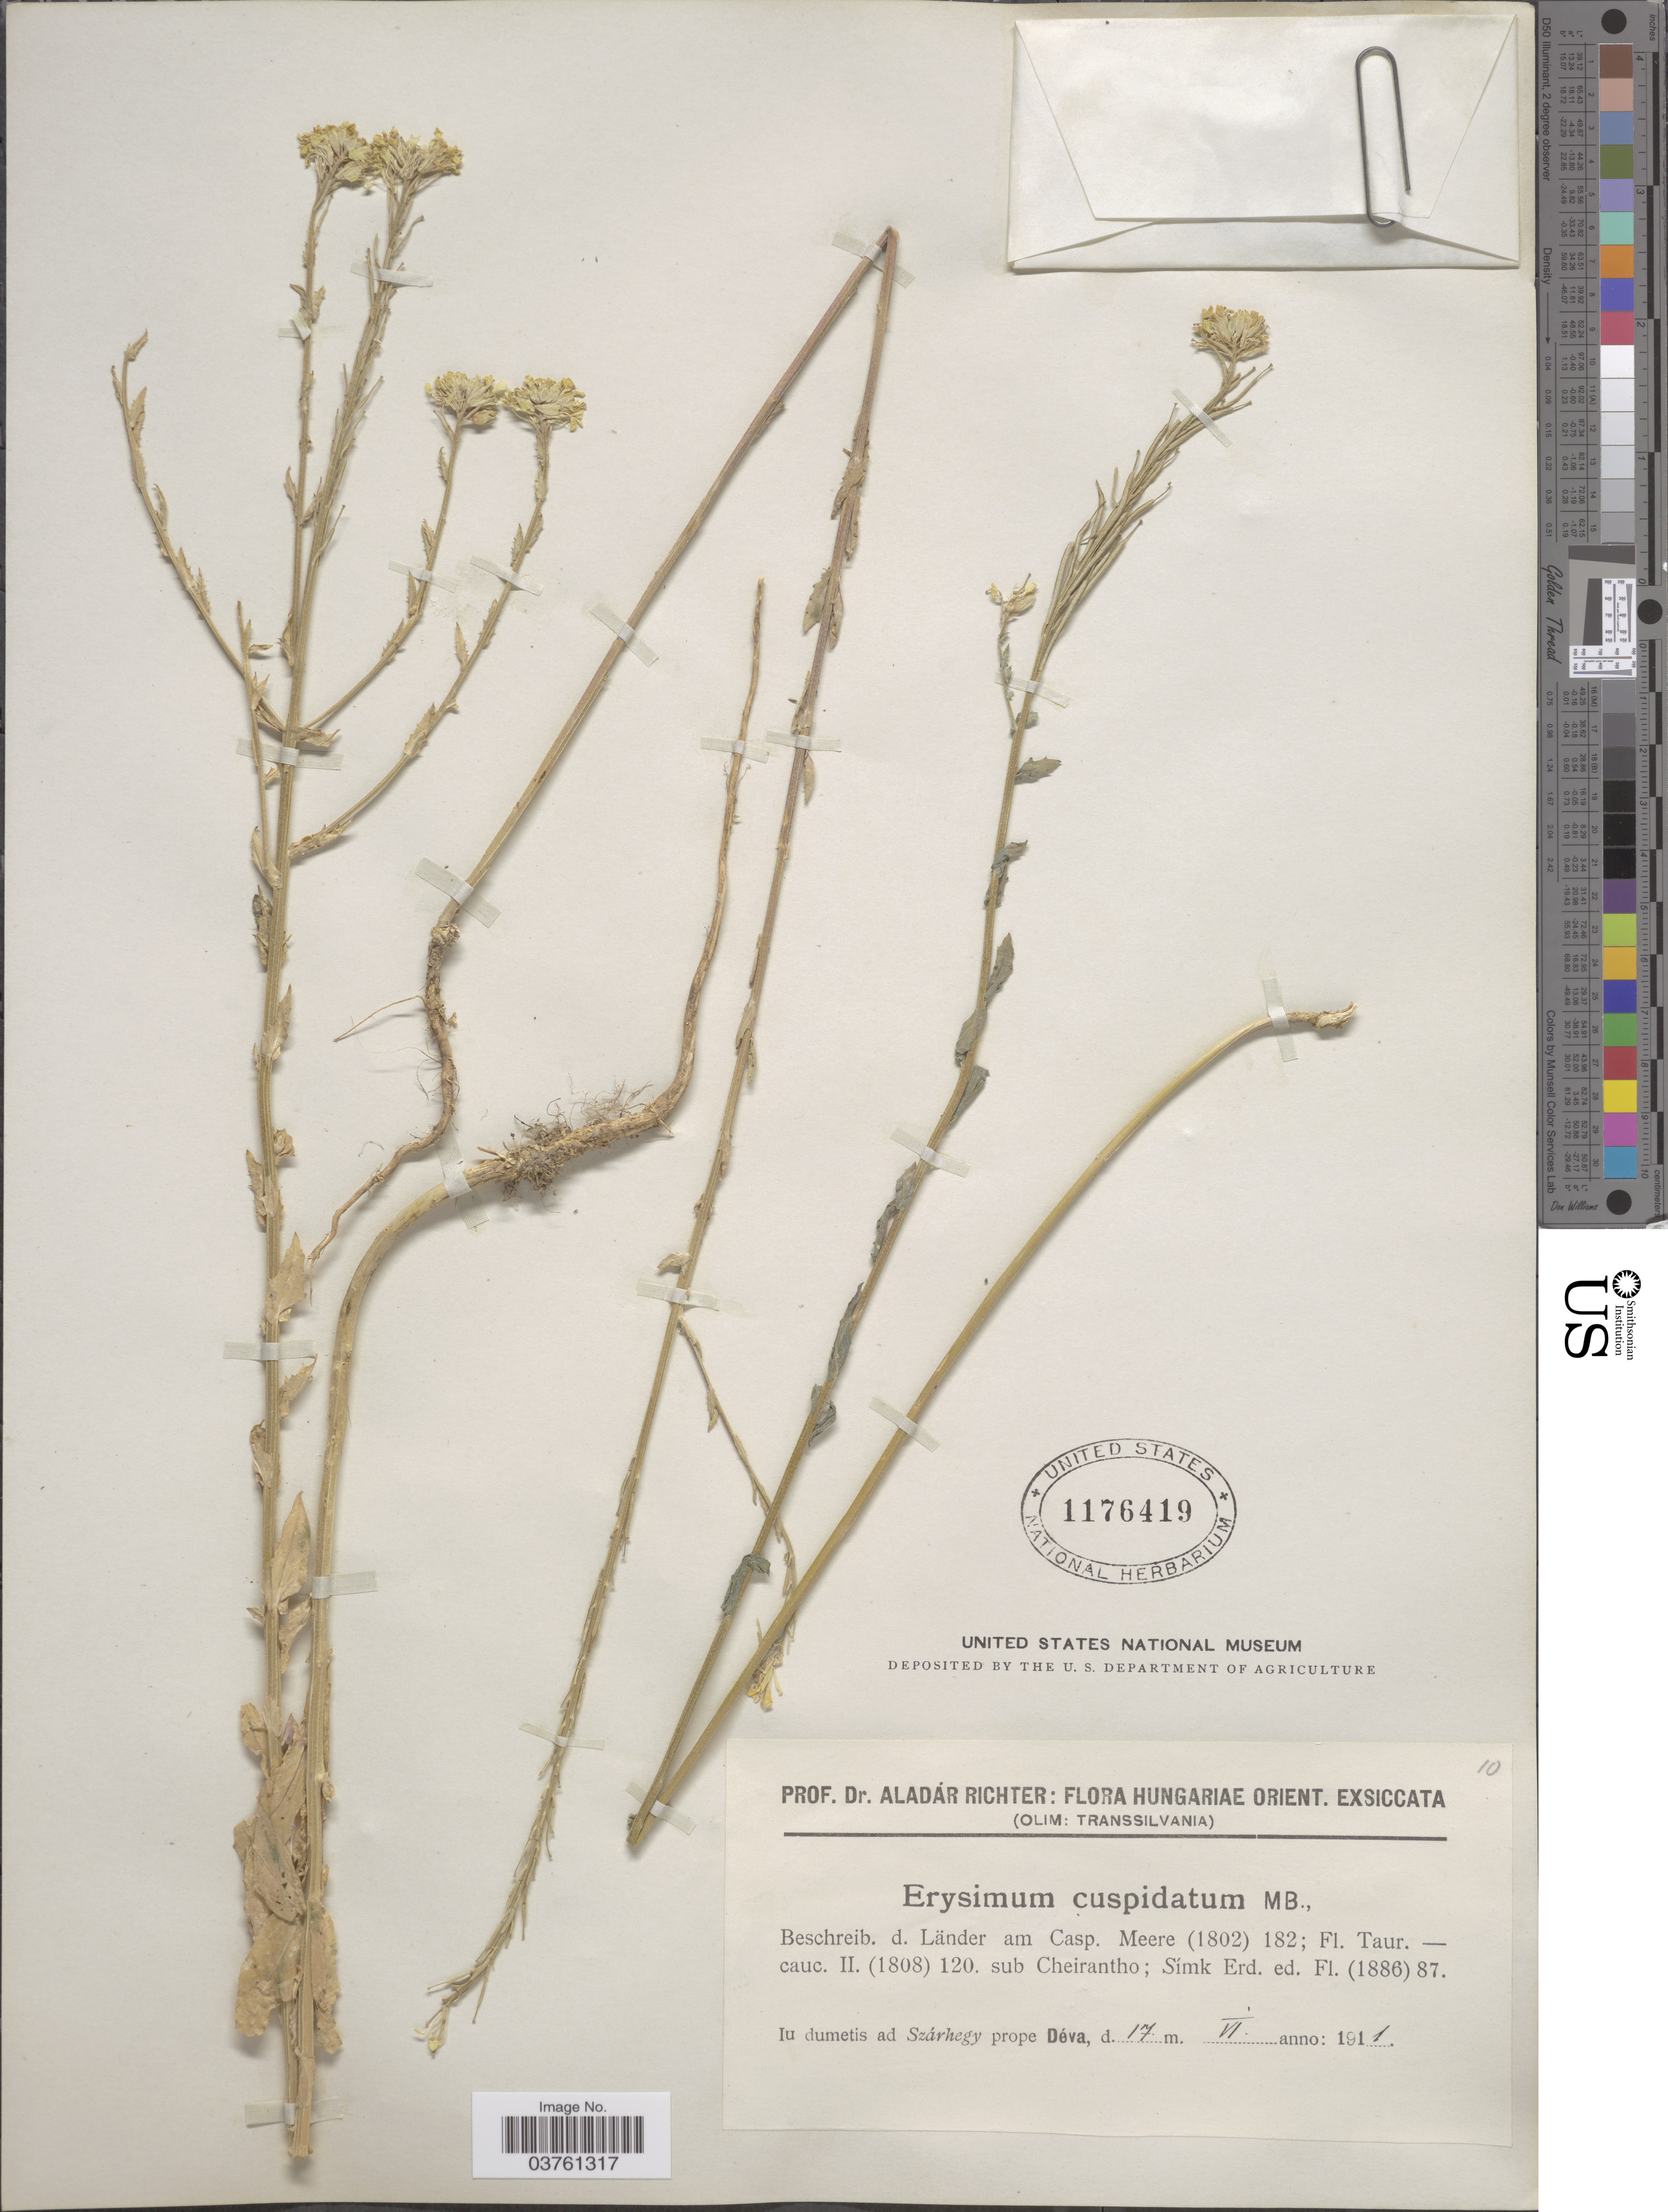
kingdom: Plantae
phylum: Tracheophyta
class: Magnoliopsida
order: Brassicales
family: Brassicaceae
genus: Erysimum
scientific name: Erysimum cuspidatum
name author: (M. Bieb.) DC.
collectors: V. A. Richter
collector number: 10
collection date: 1911-06-17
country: Hungary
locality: Hungariae Orient. (Olim Transsilvania). Iu dumetis ad Szárhegy prope Déva.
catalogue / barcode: US 1176419